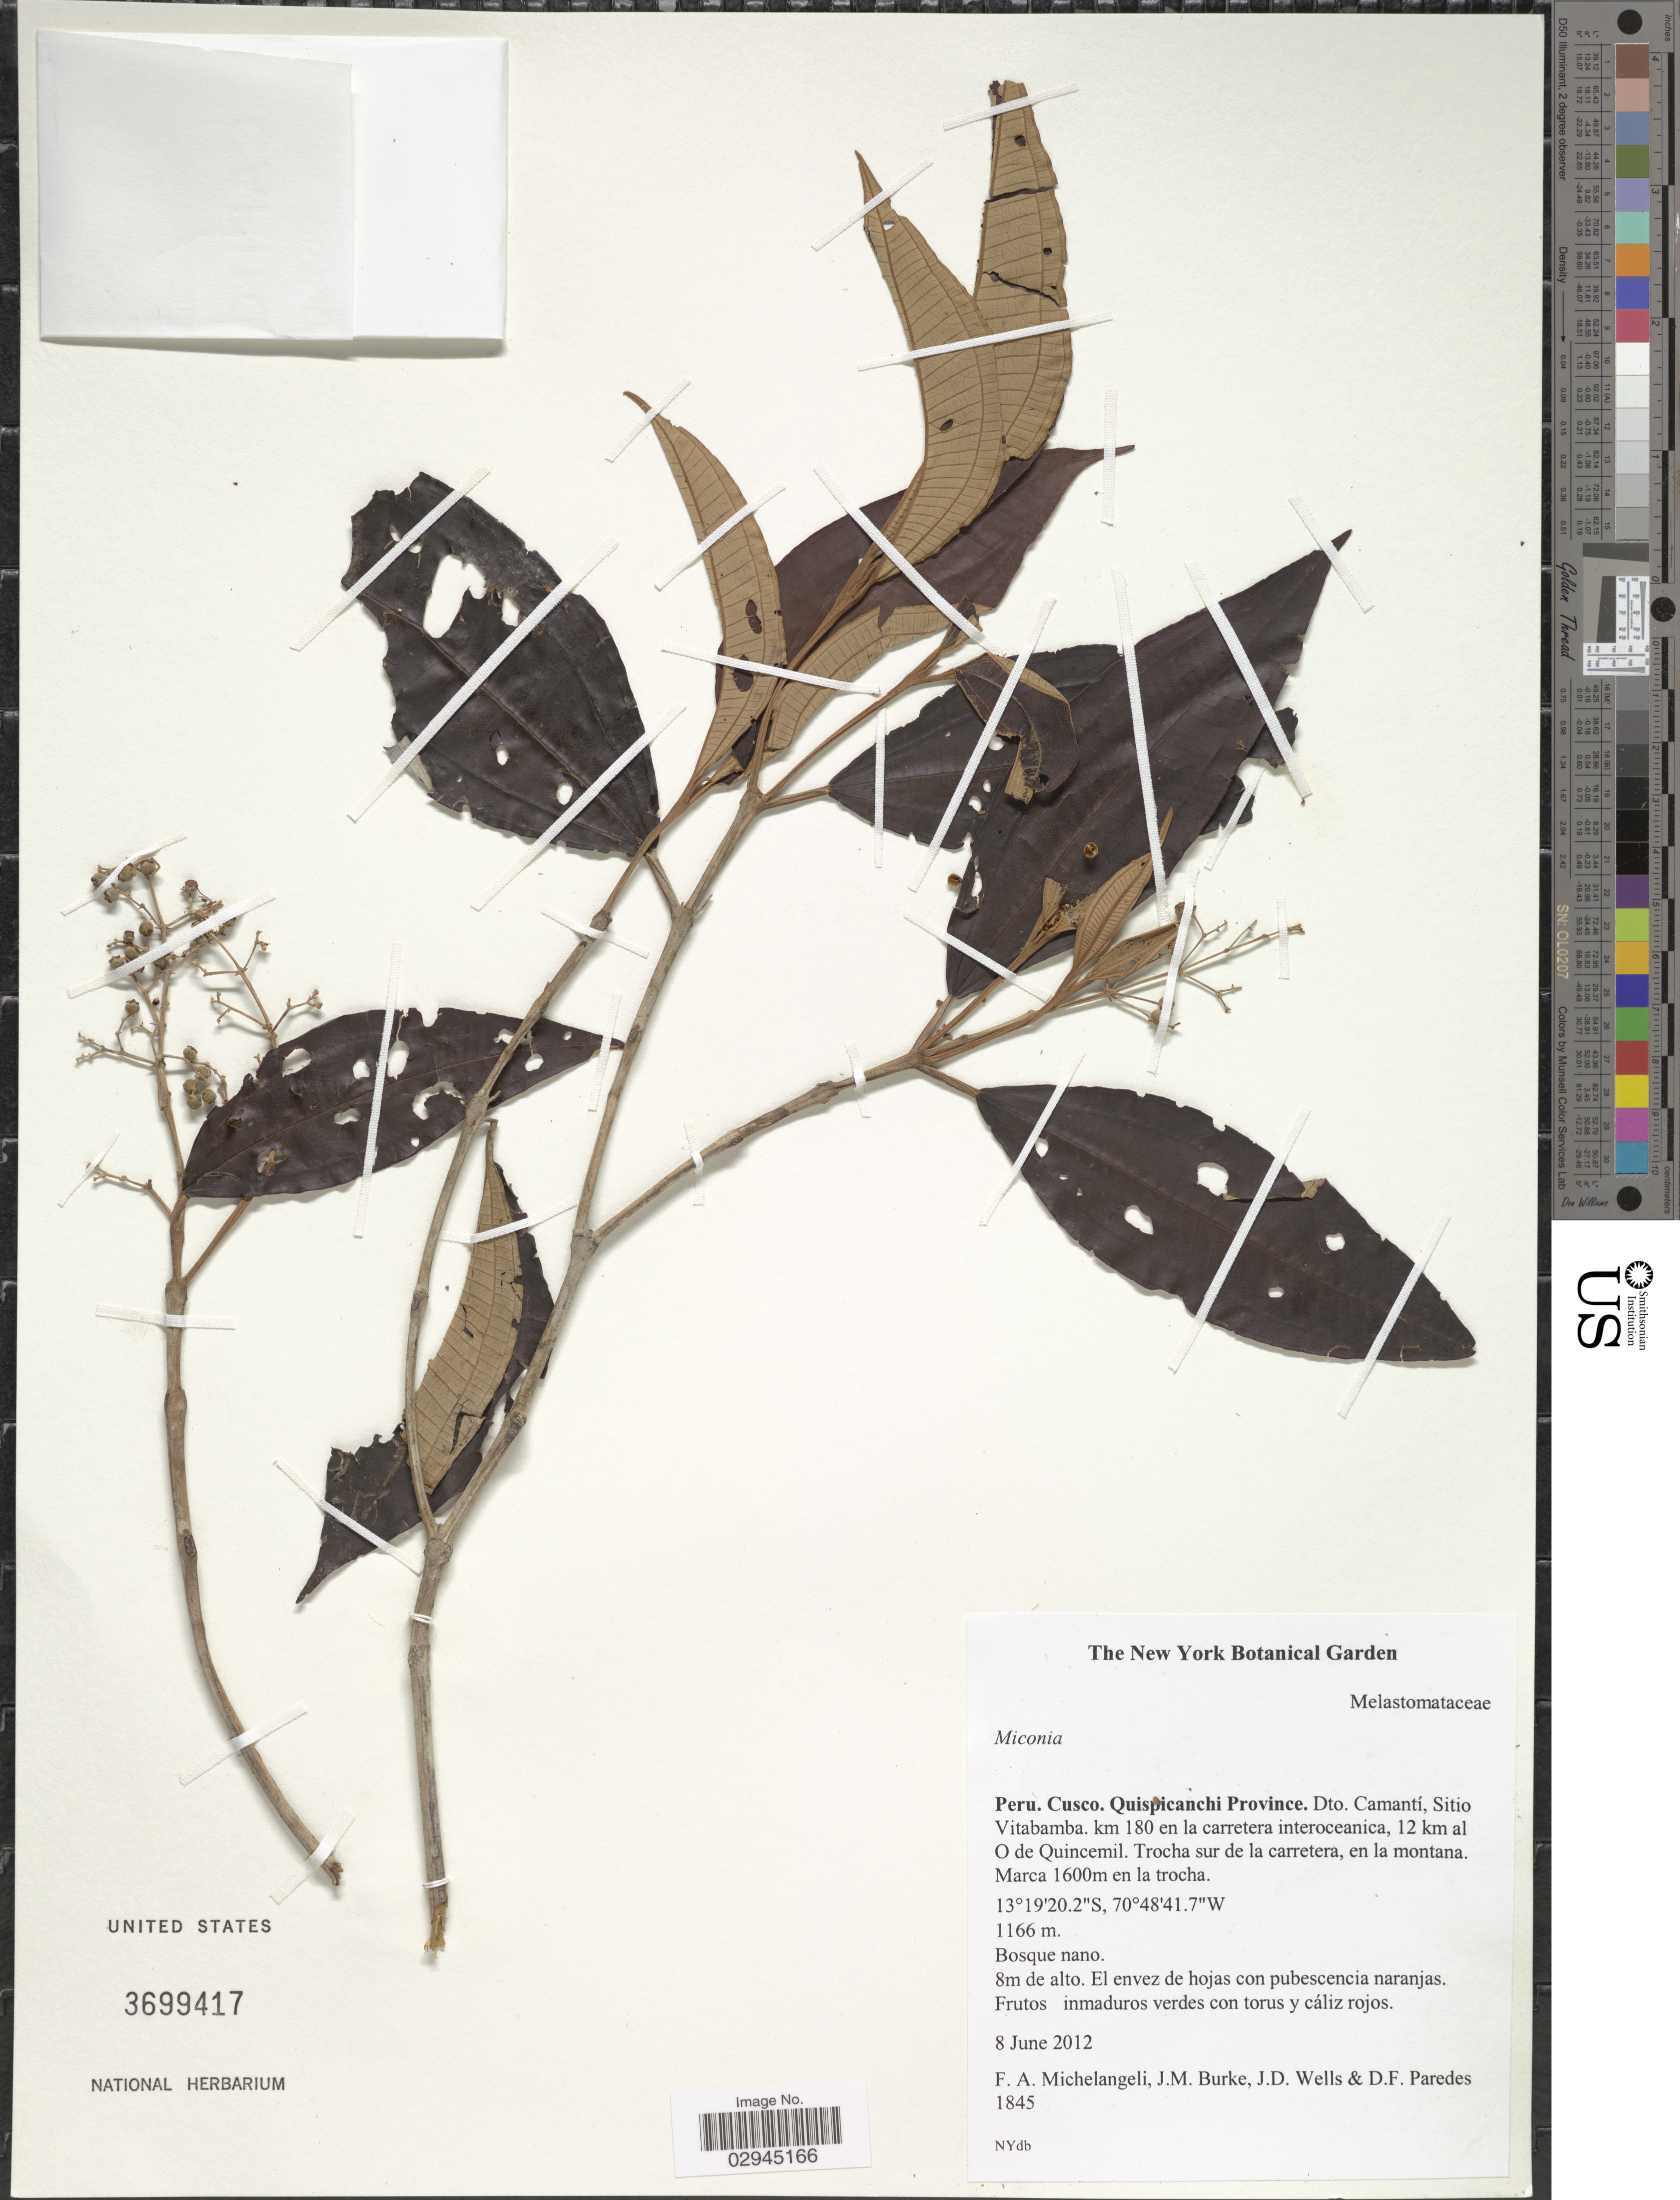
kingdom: Plantae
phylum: Tracheophyta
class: Magnoliopsida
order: Myrtales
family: Melastomataceae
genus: Miconia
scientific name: Miconia argyrophylla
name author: DC.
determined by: Michelangeli, F. A.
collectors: F. A. Michelangeli, Jac. M. Burke, J. Wells & D. Paredes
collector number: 1845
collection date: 2012-06-08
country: Peru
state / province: Cusco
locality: Quispicanchi Province. Dto. Camantí, Sitio Vitabamba.km 180 en la carretera interoceanica, 12 km al O de Quincemil. Trocha sur de la carretera, en la montana. Marca 1600m en la trocha.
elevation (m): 1166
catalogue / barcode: US 3699417